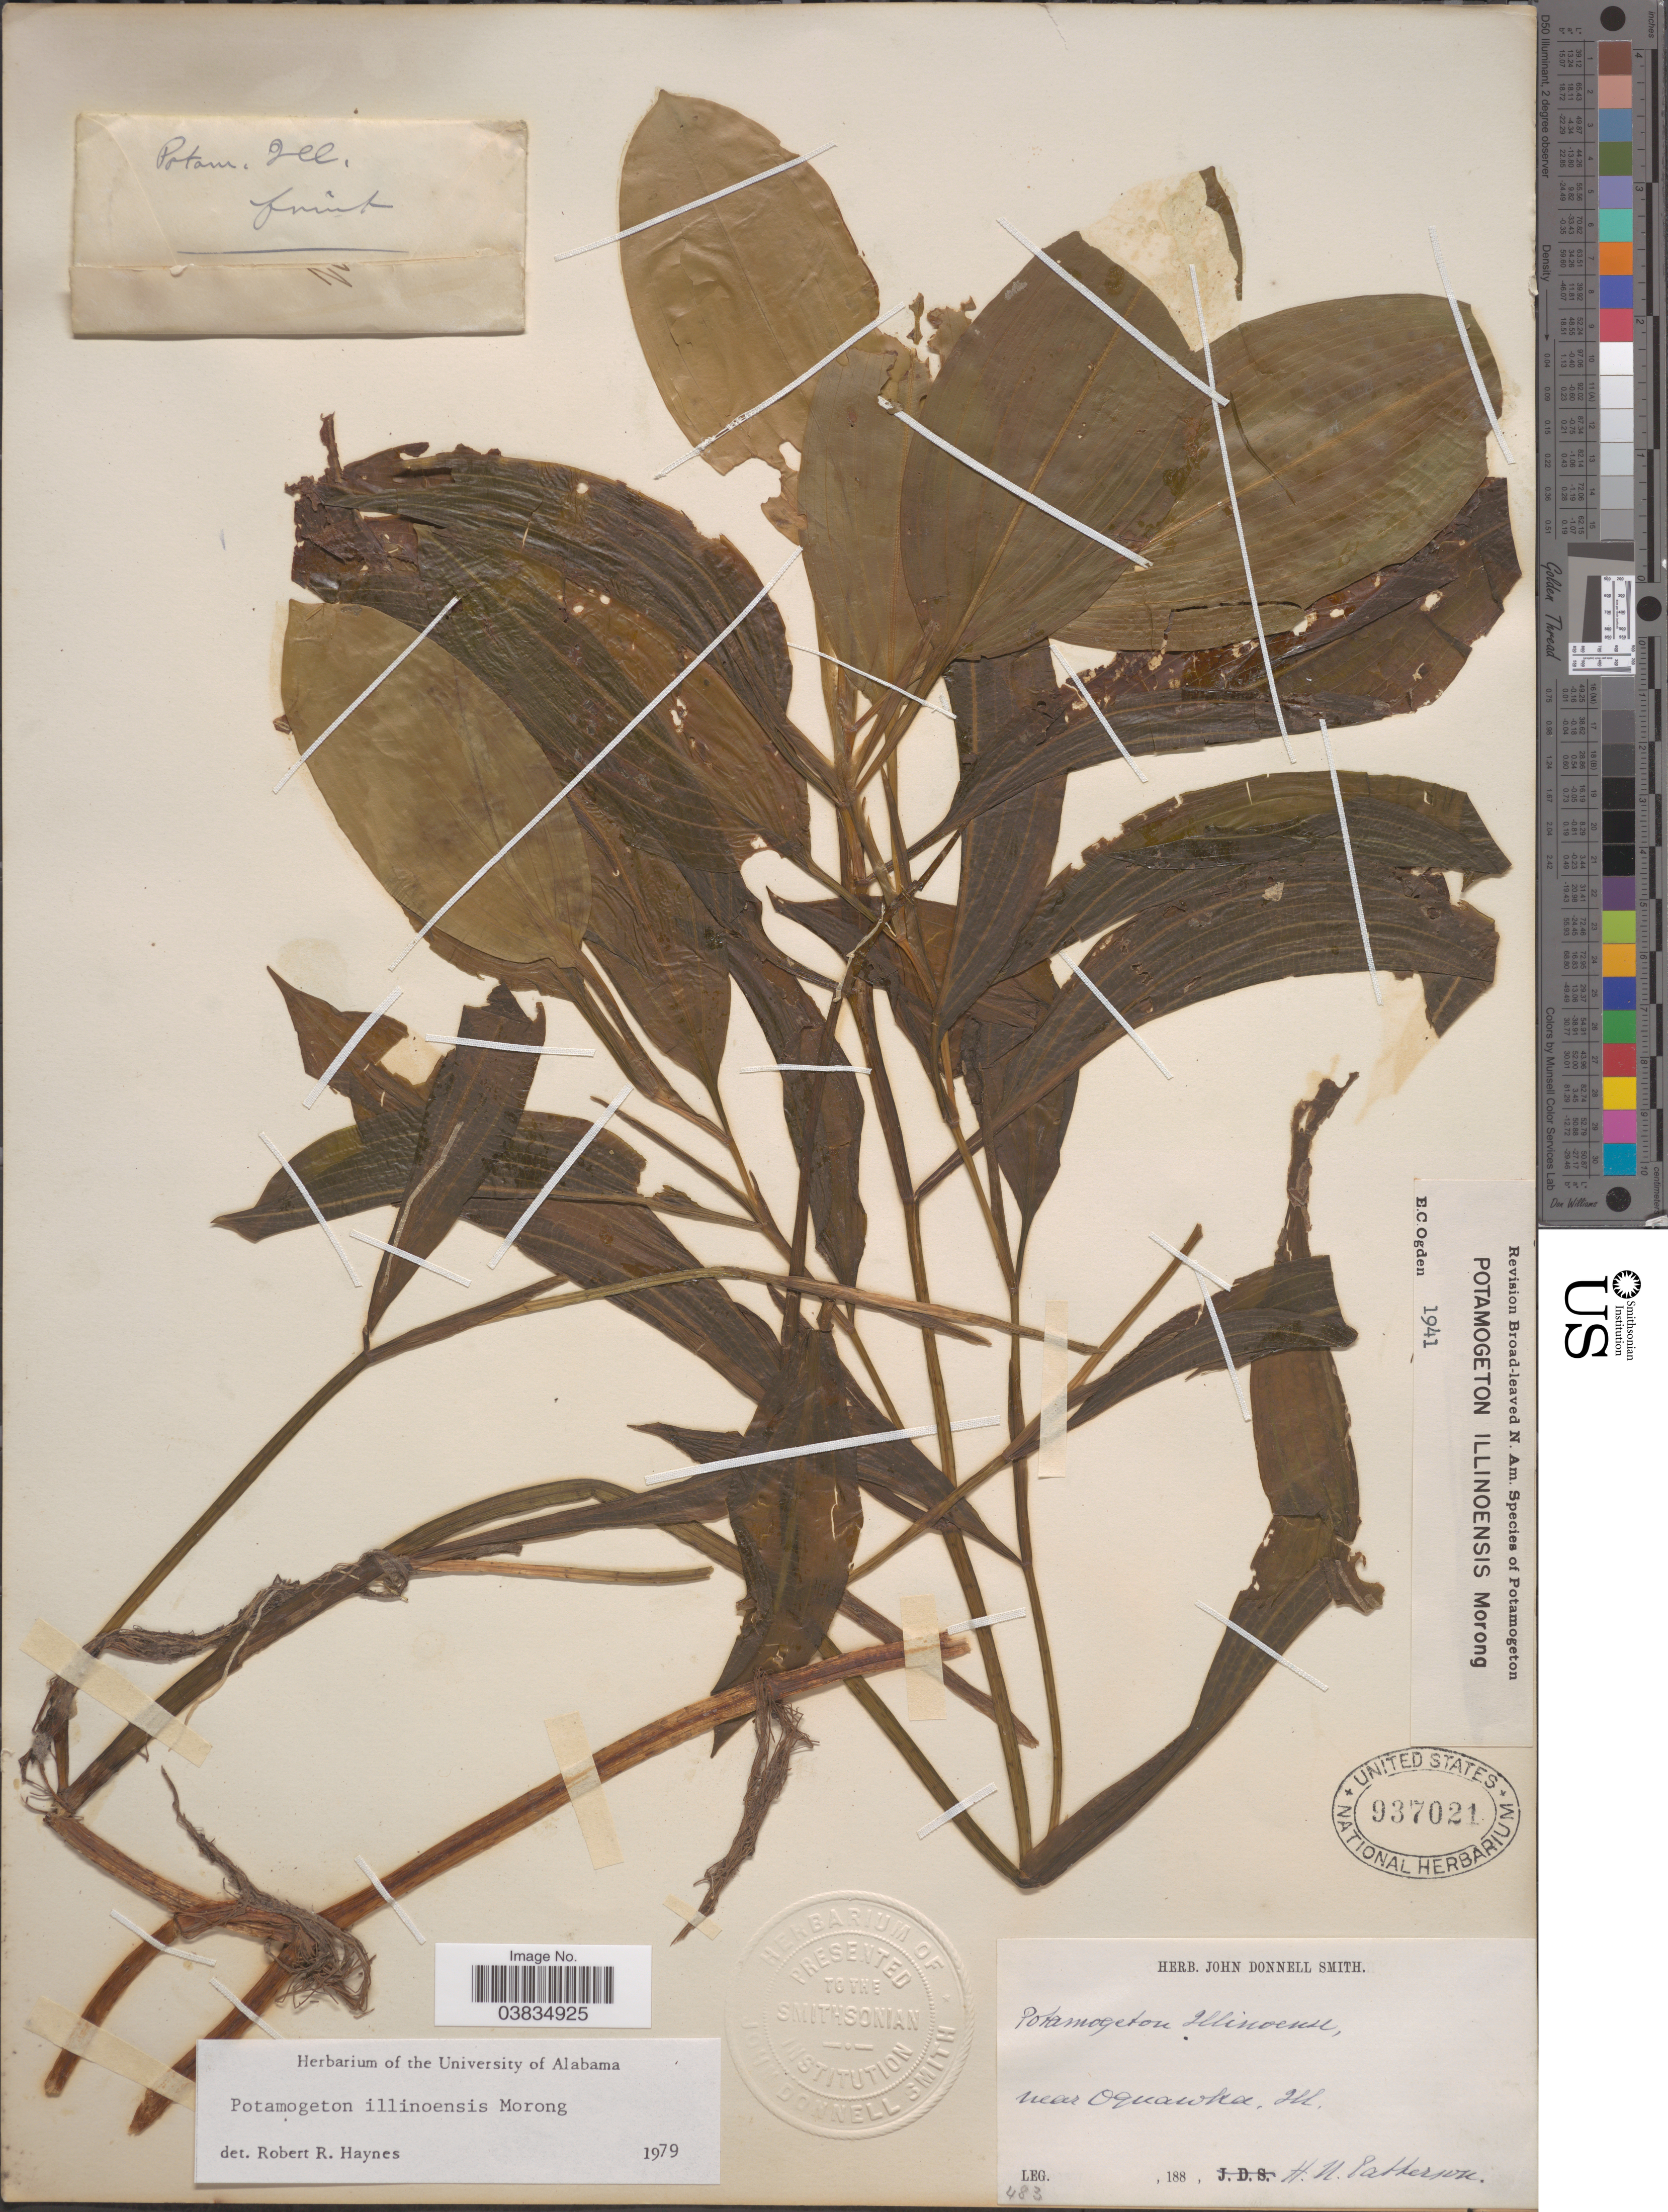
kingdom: Plantae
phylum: Tracheophyta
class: Liliopsida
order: Alismatales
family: Potamogetonaceae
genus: Potamogeton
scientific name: Potamogeton illinoensis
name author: Morong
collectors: H. N. Patterson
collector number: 483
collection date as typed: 188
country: United States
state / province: Illinois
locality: Near Oquawka.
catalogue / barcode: US 937021